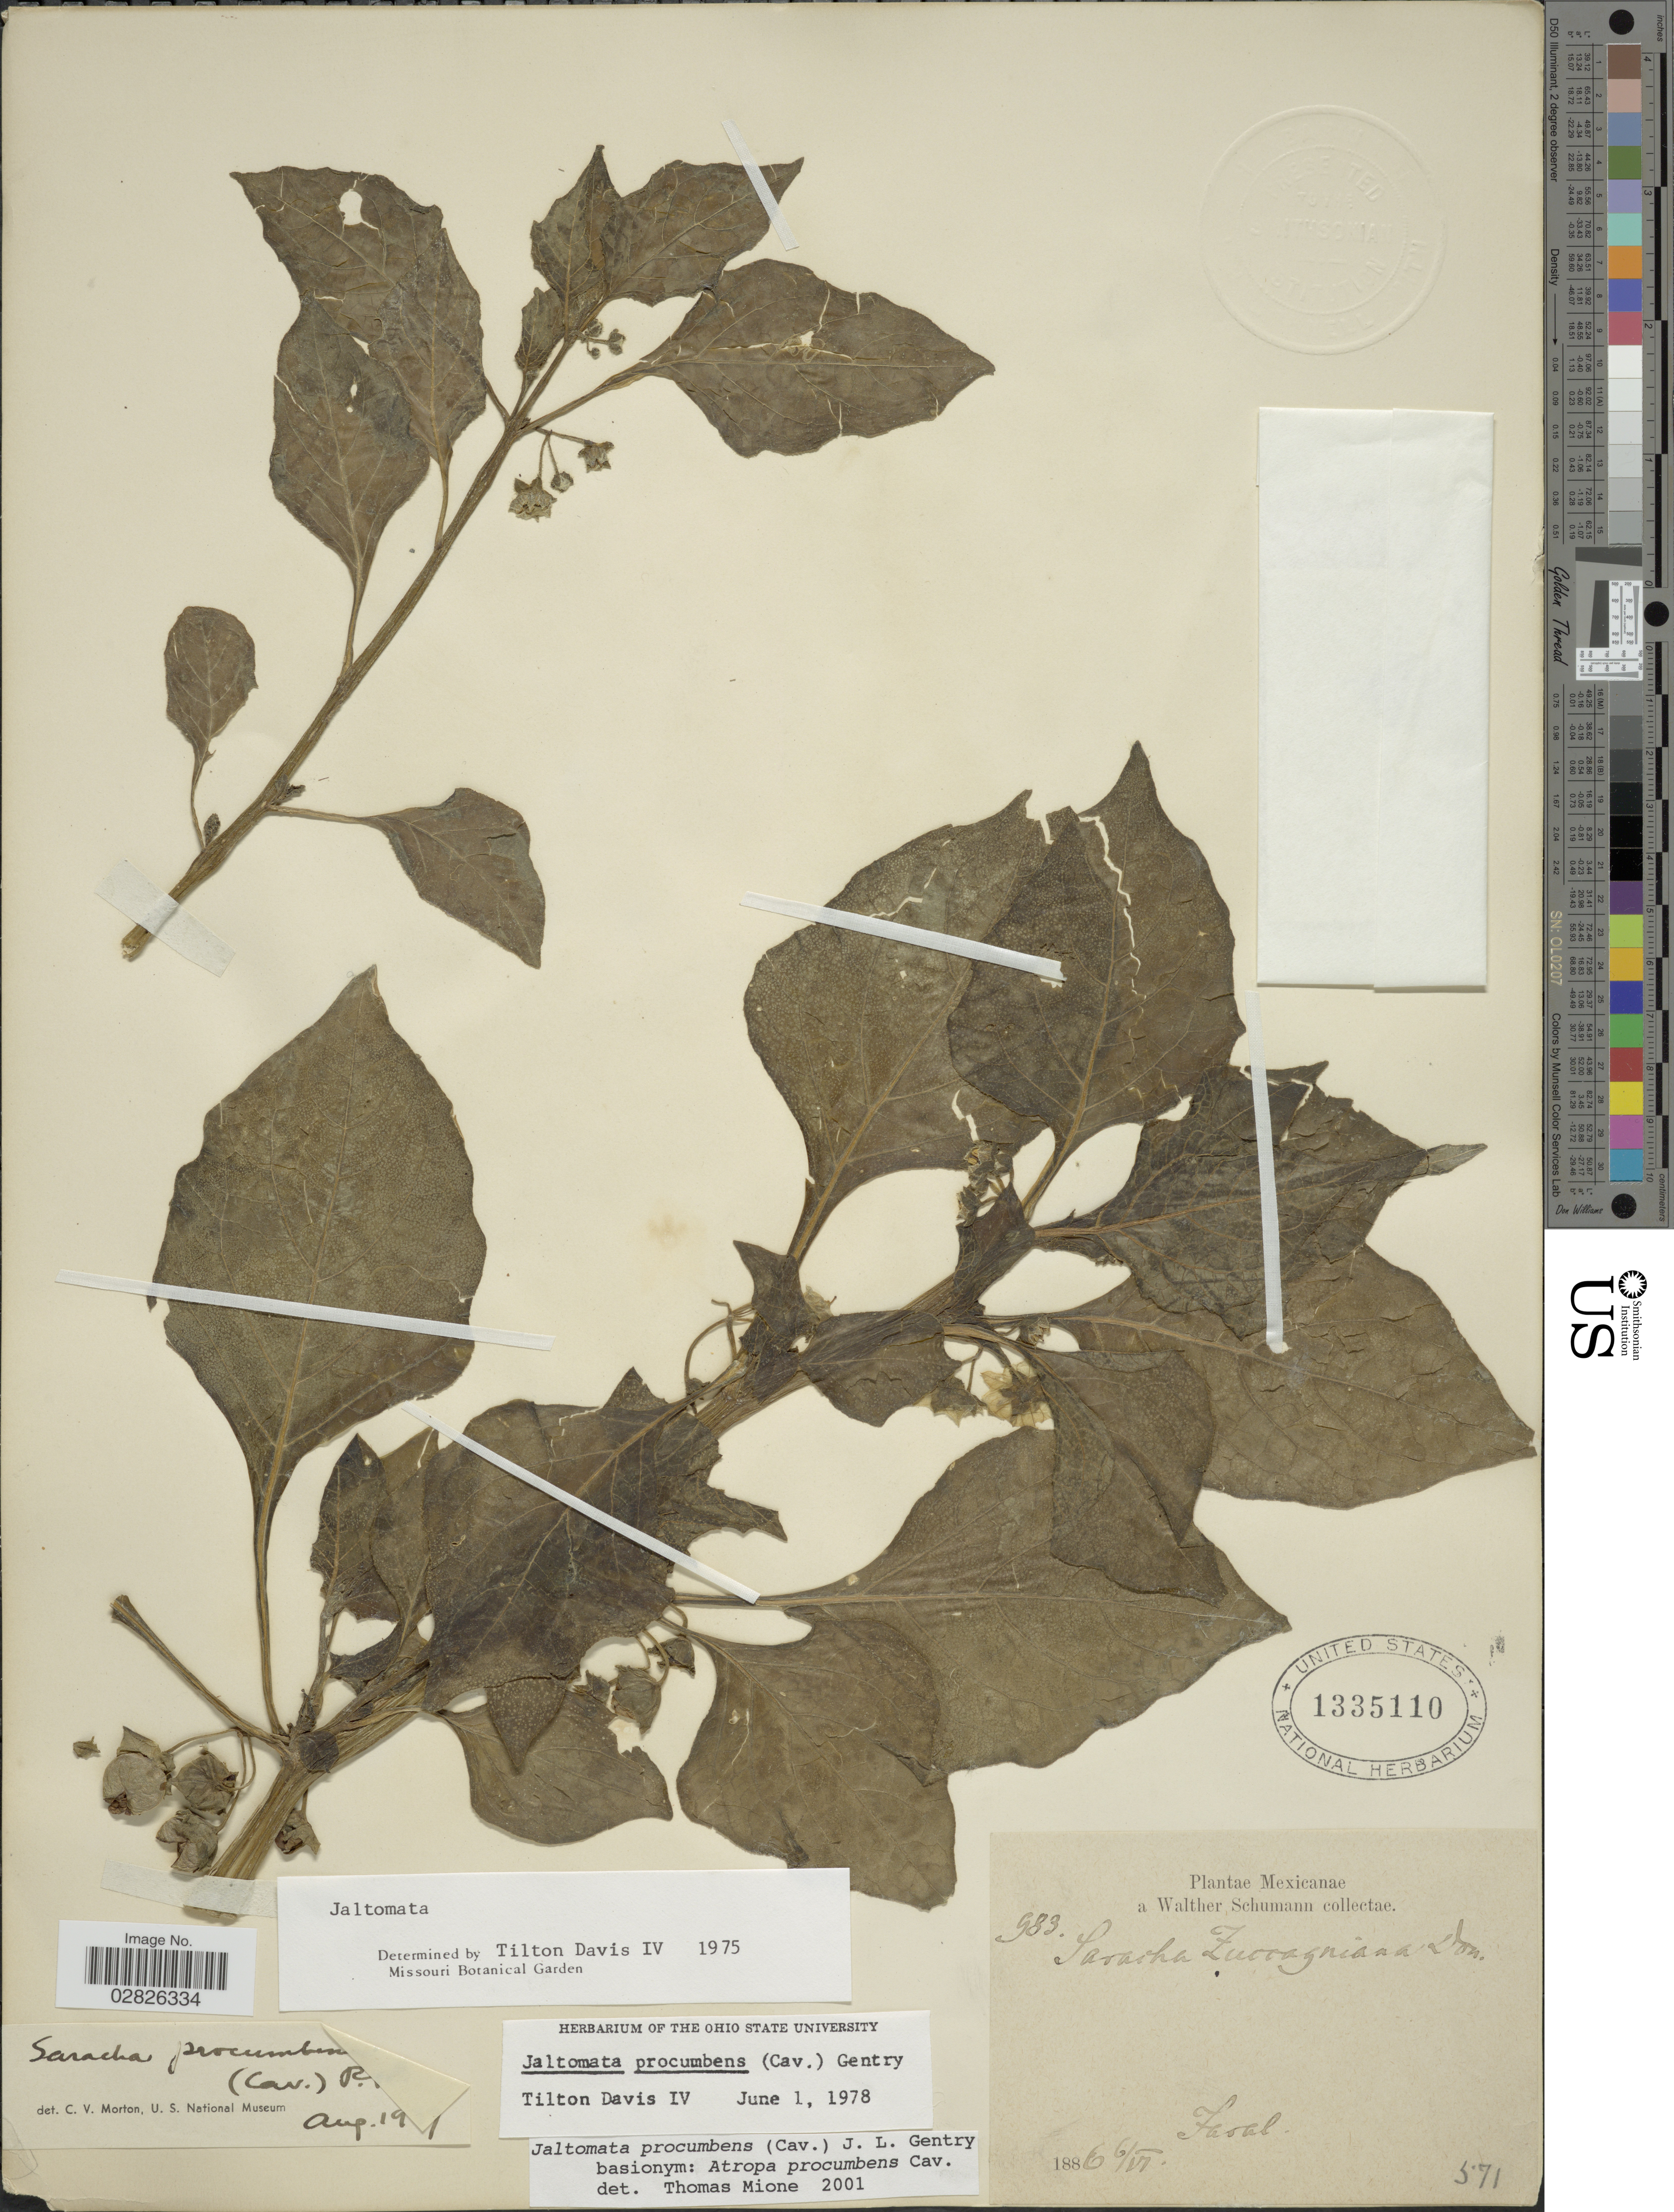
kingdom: Plantae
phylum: Tracheophyta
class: Magnoliopsida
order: Solanales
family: Solanaceae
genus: Jaltomata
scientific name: Jaltomata procumbens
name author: (Cav.) J.L. Gentry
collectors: W. Schumann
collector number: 983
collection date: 1886-06-06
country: Mexico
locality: Faral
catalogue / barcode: US 1335110